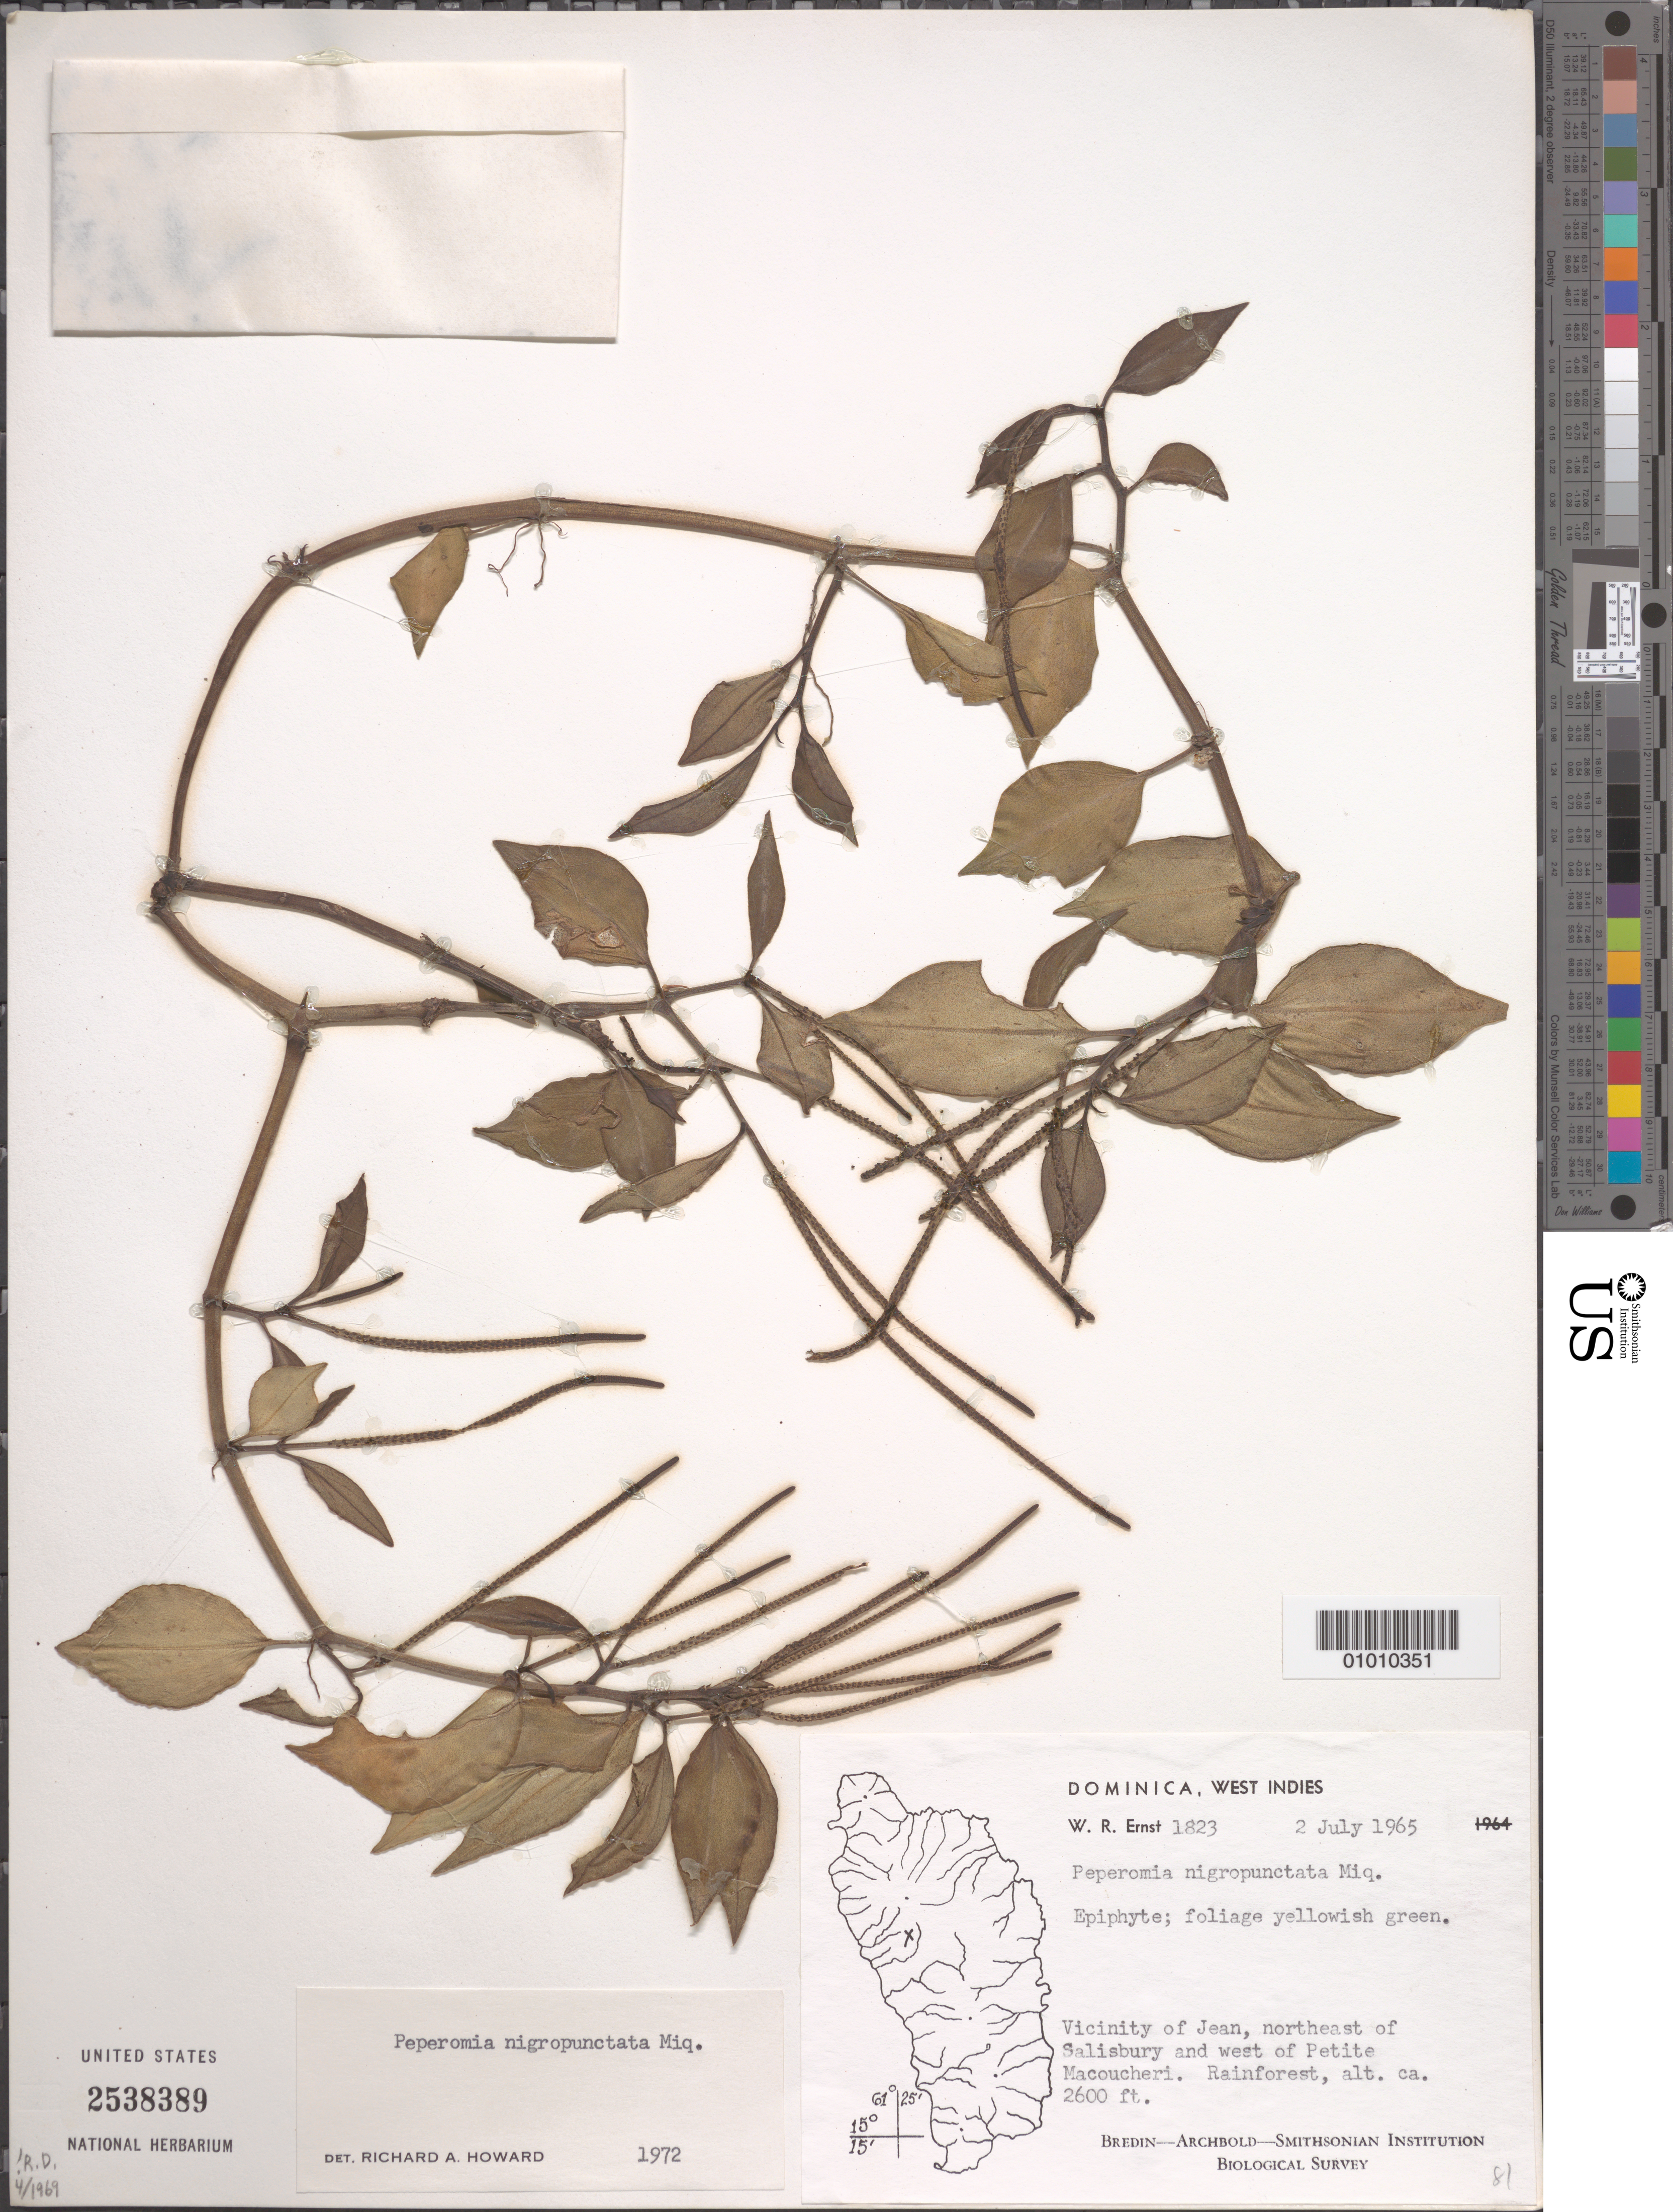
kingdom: Plantae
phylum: Tracheophyta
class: Magnoliopsida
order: Piperales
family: Piperaceae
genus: Peperomia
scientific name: Peperomia nigropunctata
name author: Miq.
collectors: W. R. Ernst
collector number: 1823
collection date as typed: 02 Jul 1965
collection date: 1965-07-02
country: Dominica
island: Dominica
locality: Vicinity of Jean, NE of Salisbury and W of Petite Macoucheri. Rainforest.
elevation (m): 792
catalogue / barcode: US 2538389